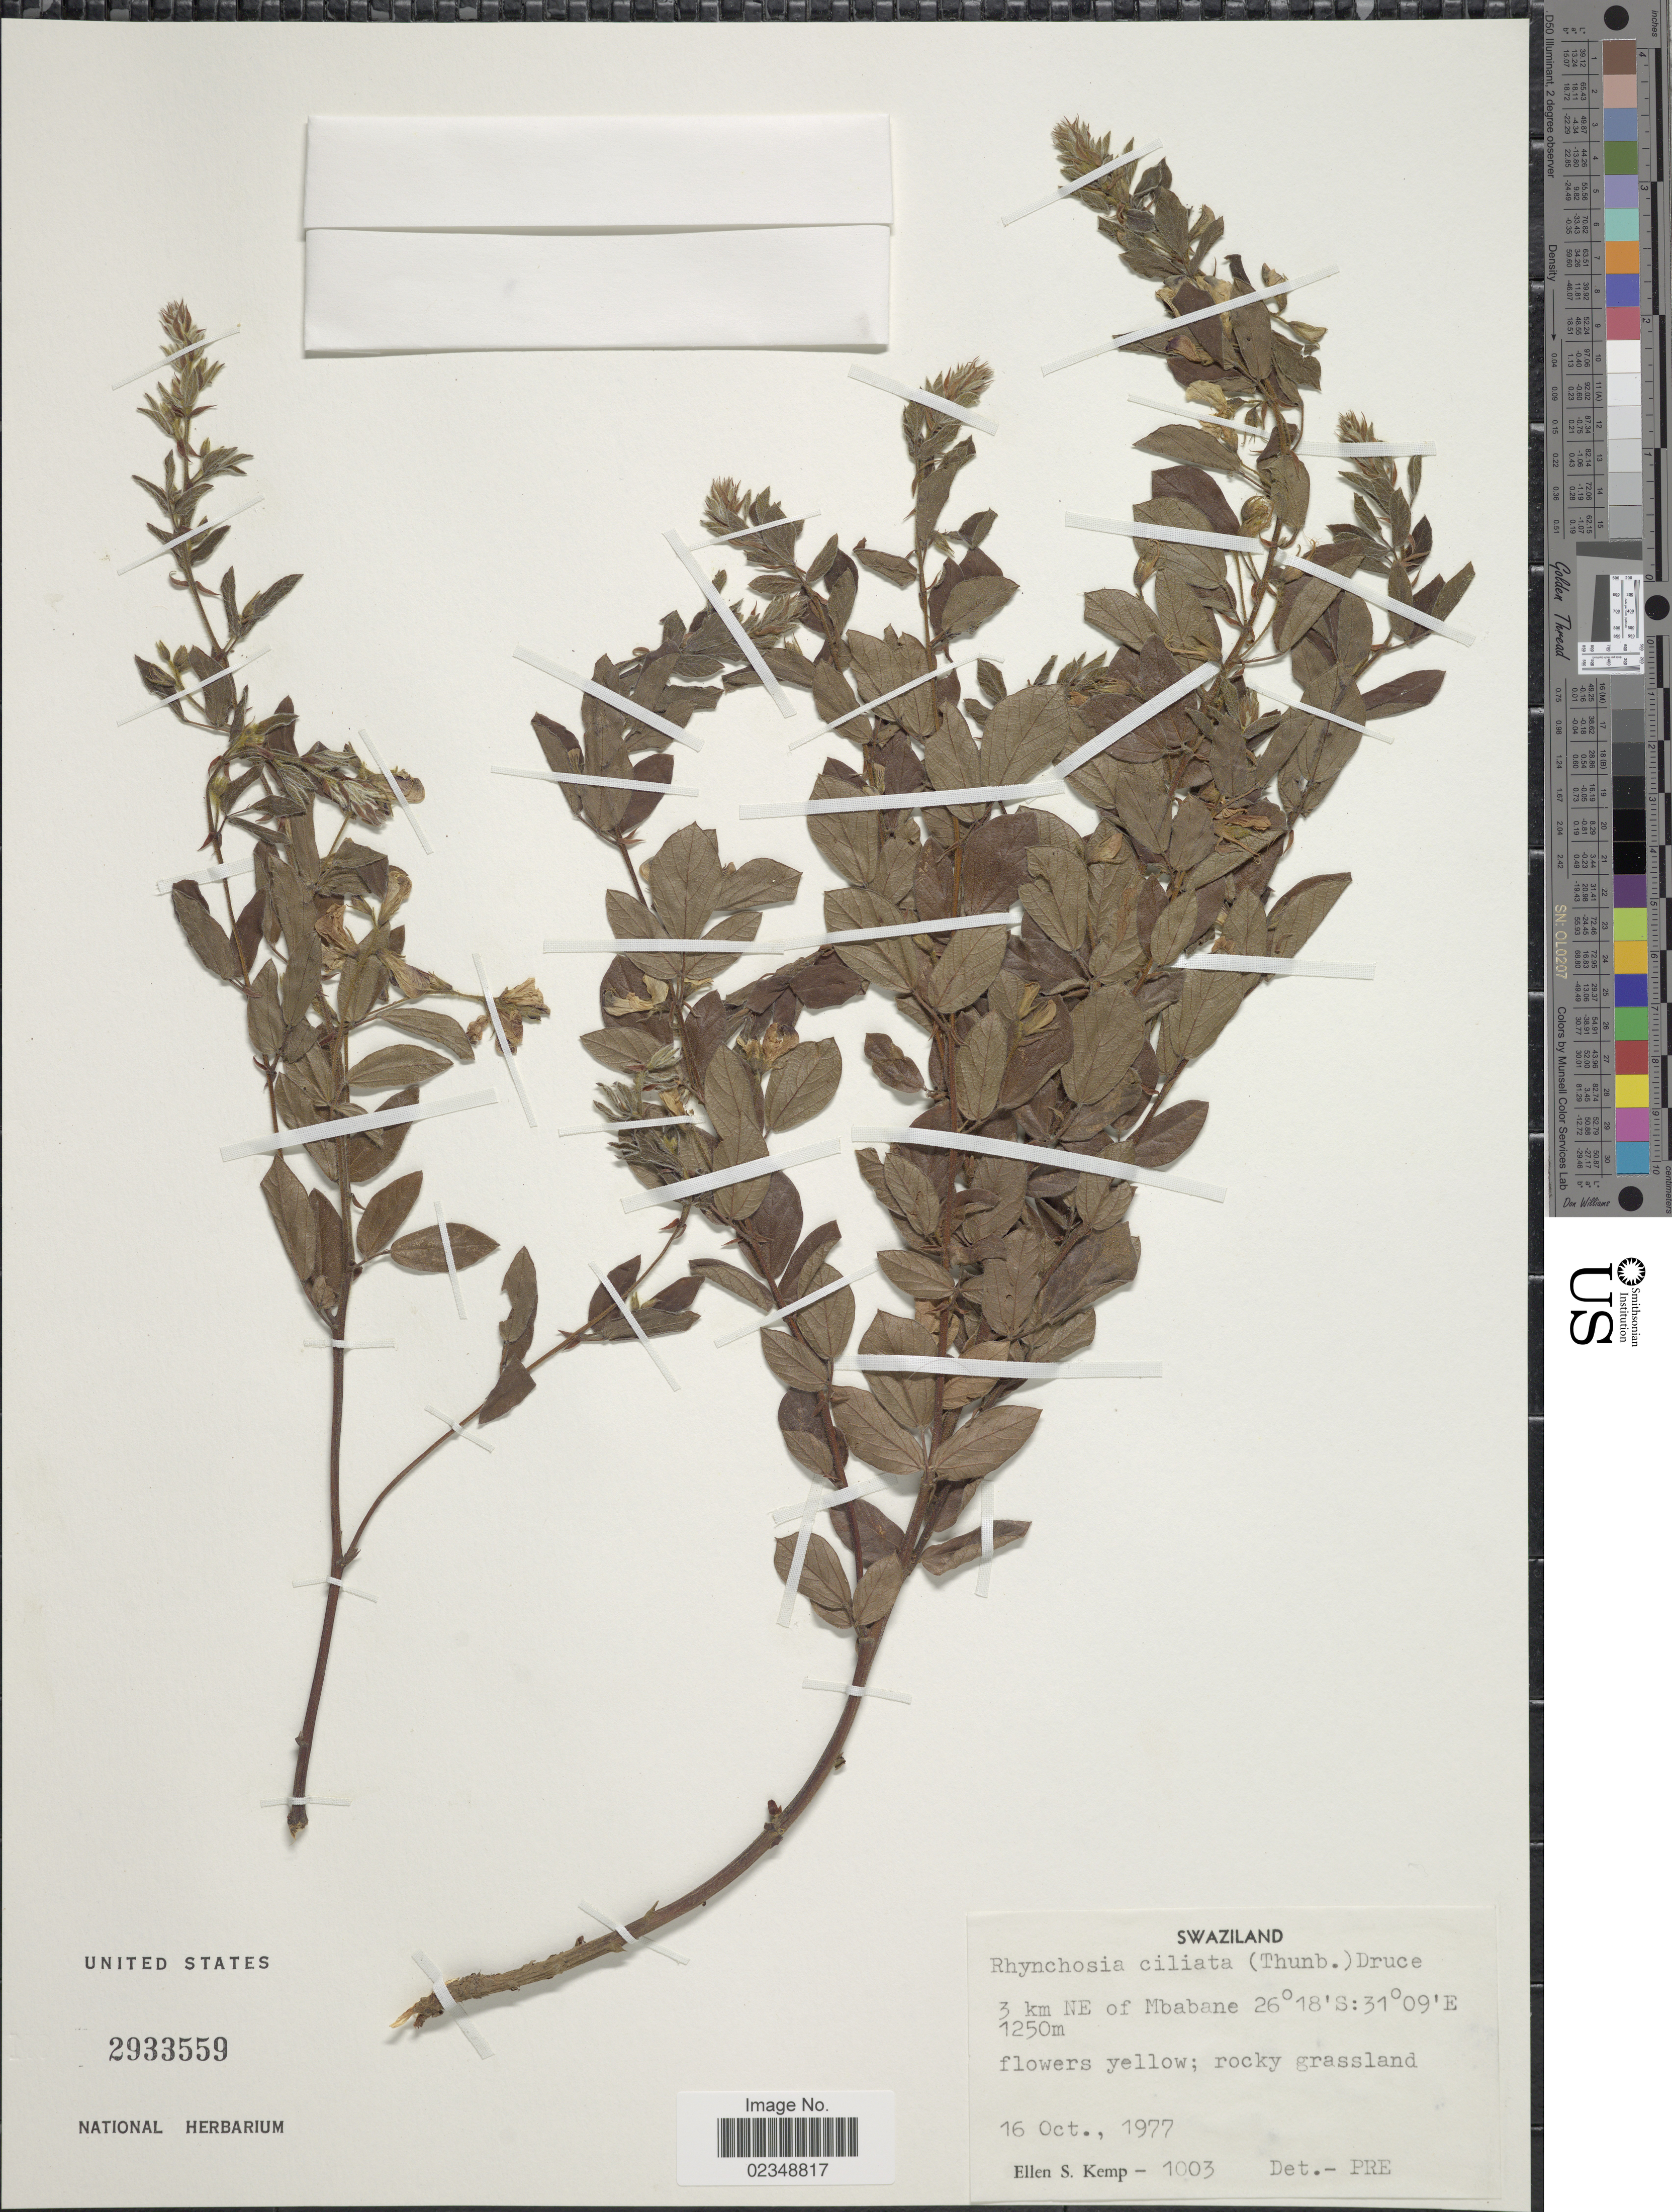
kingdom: Plantae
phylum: Tracheophyta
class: Magnoliopsida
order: Fabales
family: Fabaceae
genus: Rhynchosia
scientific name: Rhynchosia ciliata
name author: (Thunb.) Schinz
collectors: E. S. Kemp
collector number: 1003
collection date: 1977-10-16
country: Eswatini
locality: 3 km NE of Mbabane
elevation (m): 1250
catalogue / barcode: US 2933559